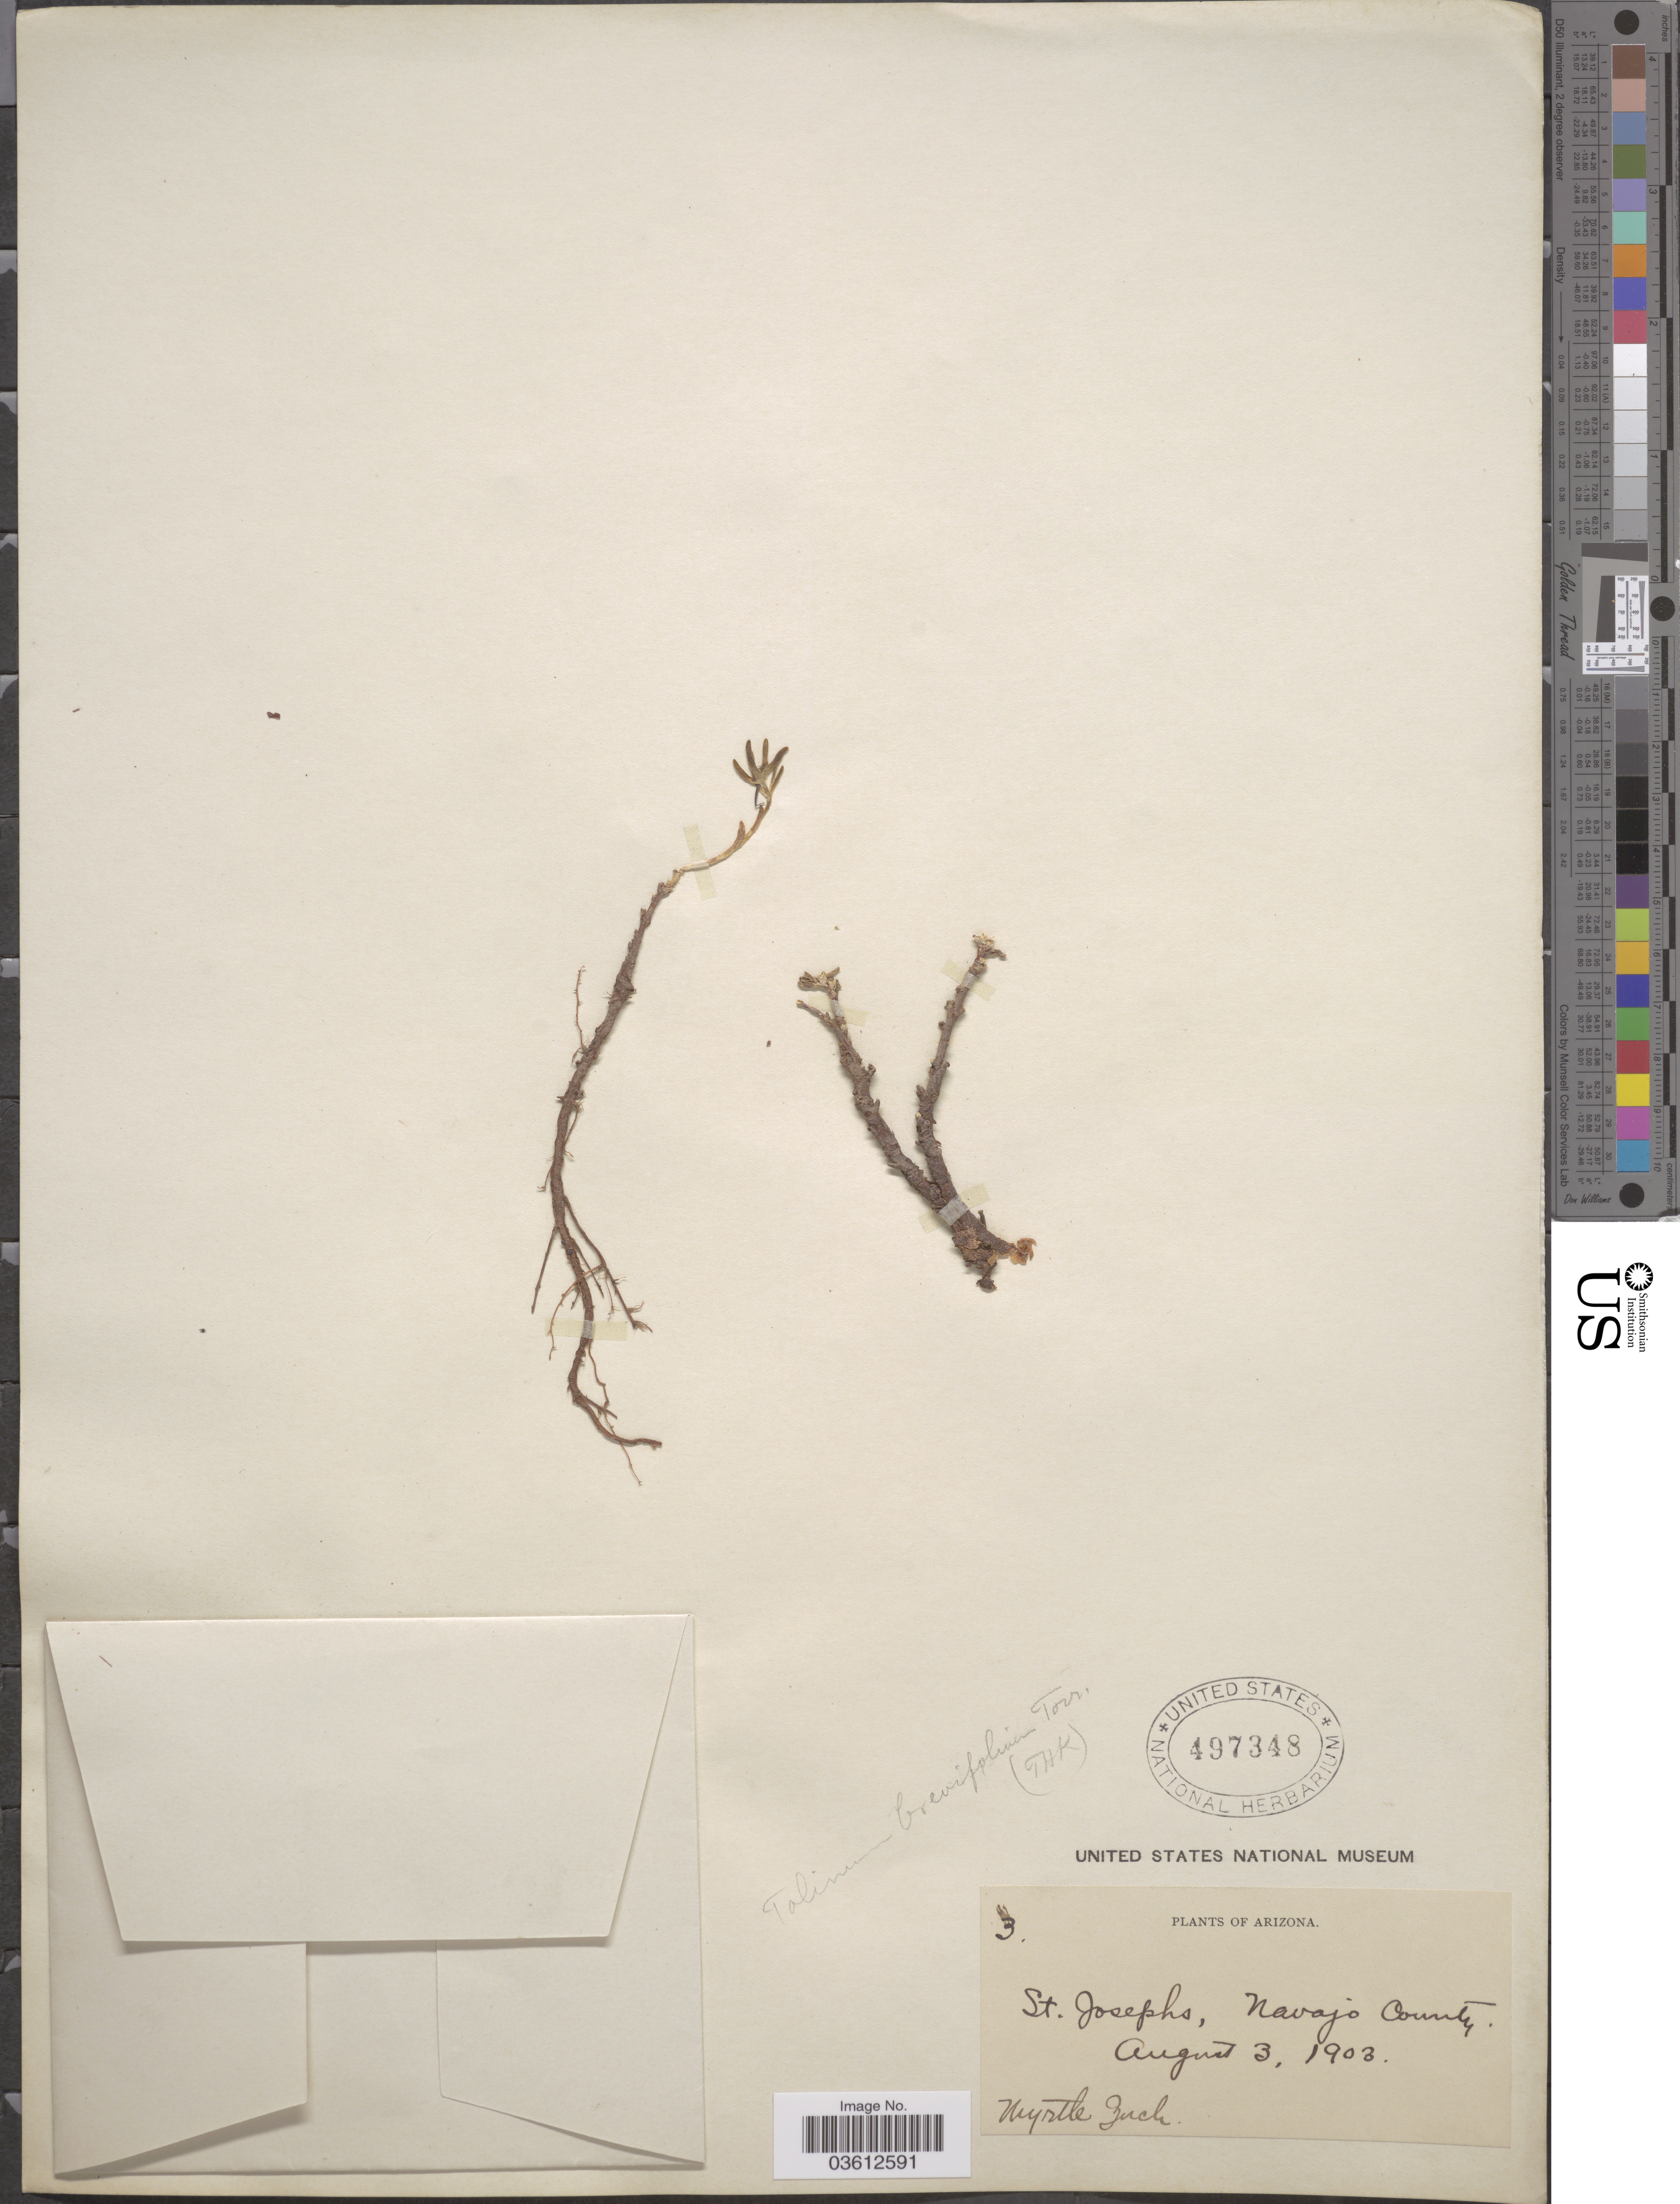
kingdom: Plantae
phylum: Tracheophyta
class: Magnoliopsida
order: Caryophyllales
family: Talinaceae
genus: Talinum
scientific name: Talinum brevifolium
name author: Torr.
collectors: M. Zuck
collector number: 3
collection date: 1903-08-03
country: United States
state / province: Arizona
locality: St. Joseph's, Navajo County.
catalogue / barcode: US 497348